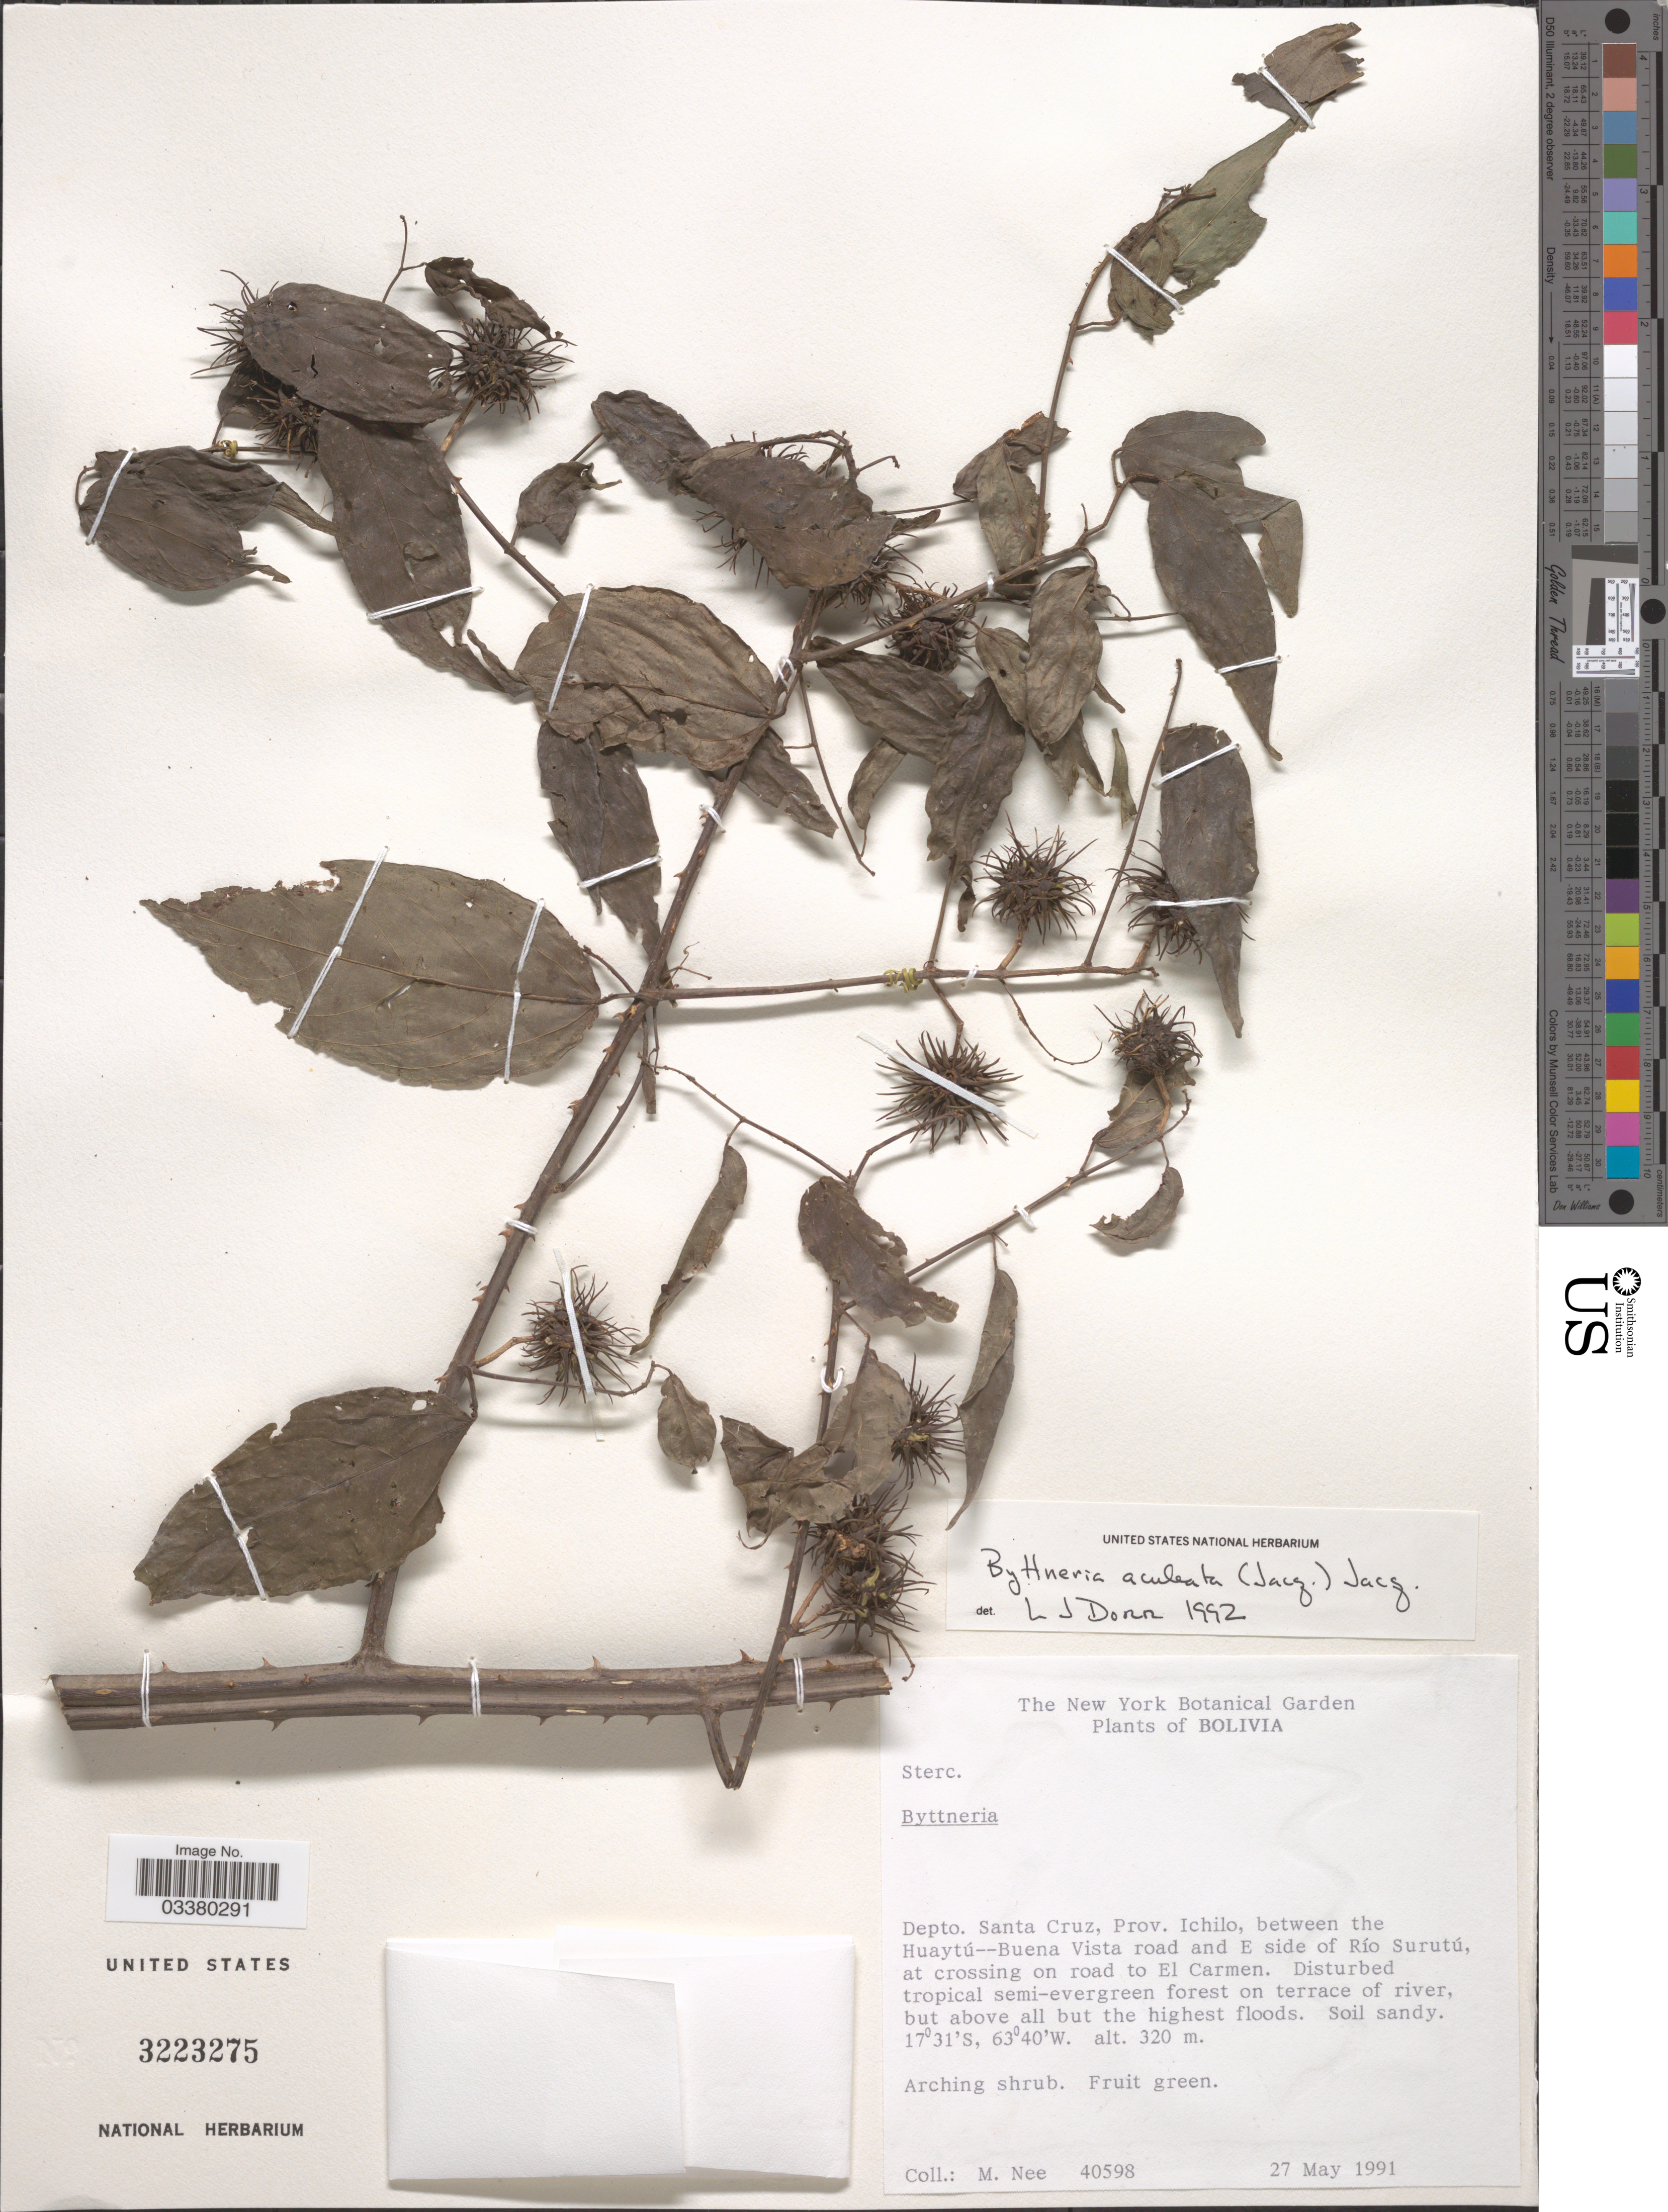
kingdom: Plantae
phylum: Tracheophyta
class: Magnoliopsida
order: Malvales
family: Malvaceae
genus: Byttneria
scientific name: Byttneria aculeata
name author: (Jacq.) Jacq.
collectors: M. Nee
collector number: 40598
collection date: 1991-05-27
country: Bolivia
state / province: Santa Cruz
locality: Depto. Santa Cruz, Prov. Ichilo, between the Huaytú--Buena Vista road and E side of Río Surutú, at crossing on road to El Carmen.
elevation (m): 320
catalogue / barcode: US 3223275